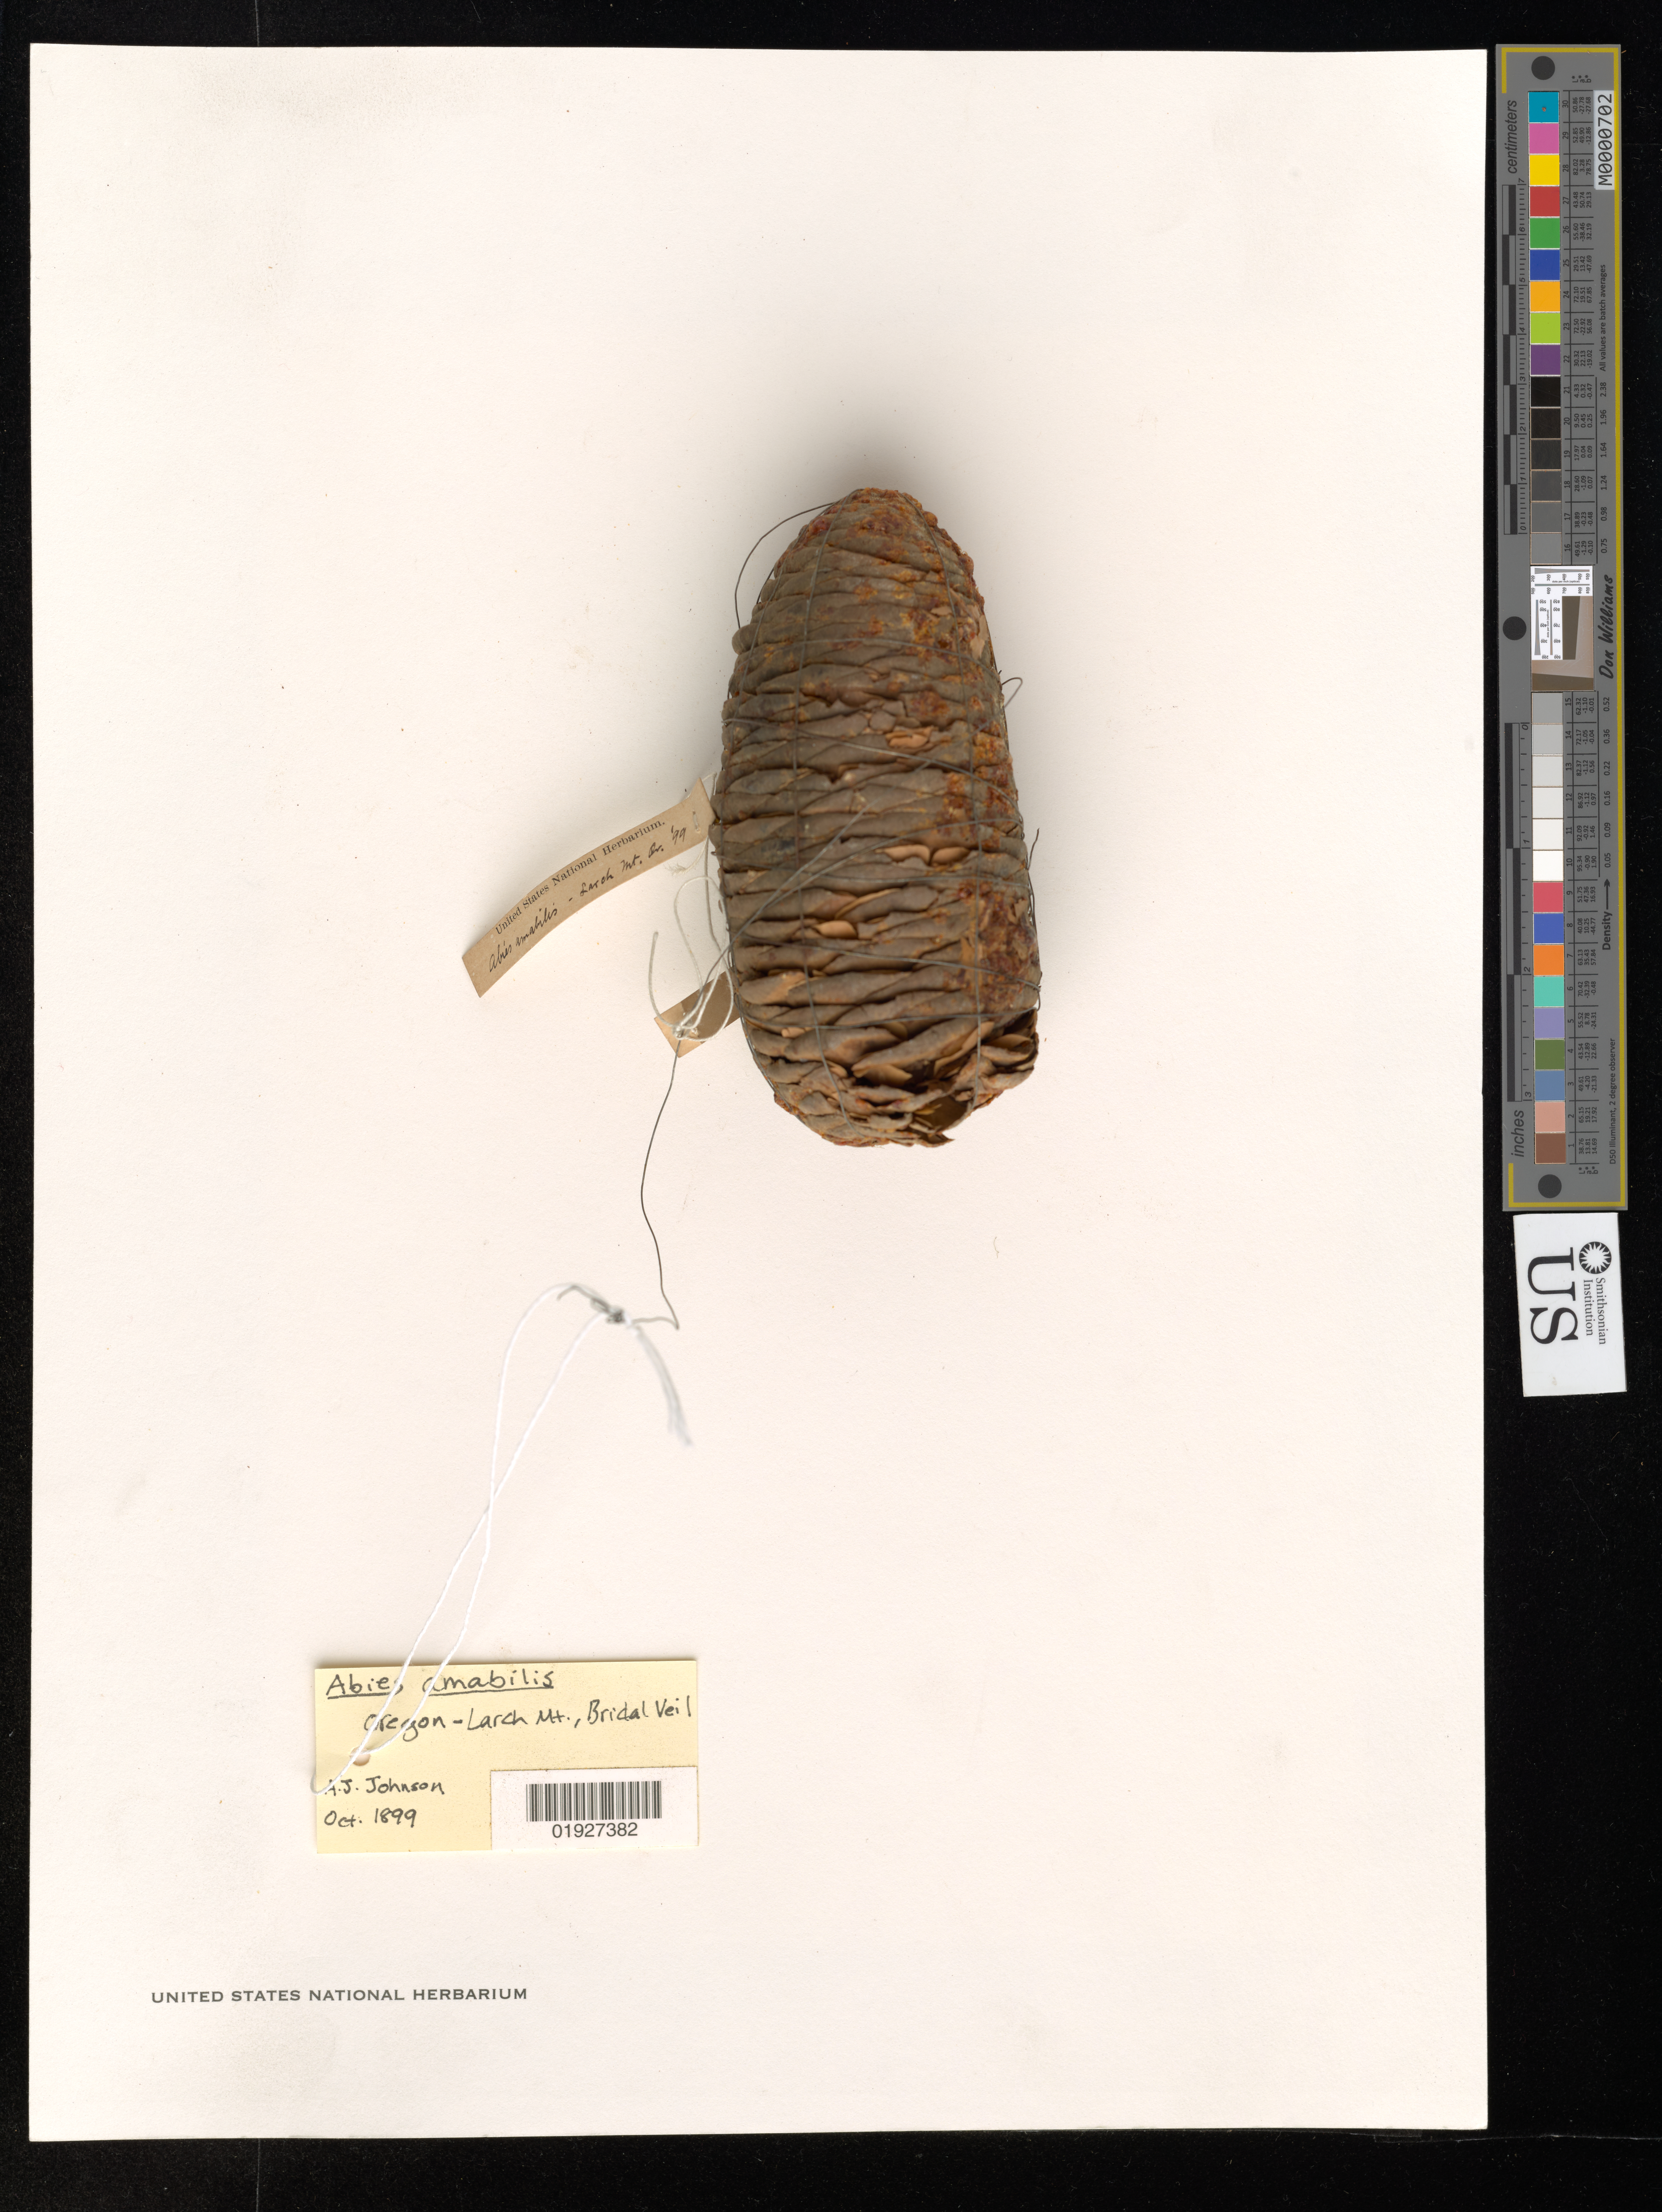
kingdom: Plantae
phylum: Tracheophyta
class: Pinopsida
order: Pinales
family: Pinaceae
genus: Abies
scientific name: Abies amabilis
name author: Douglas ex J. Forbes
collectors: A. Johnson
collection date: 1899-10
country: United States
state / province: Oregon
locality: Larch Mt., Bridal Veil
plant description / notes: Herb. no. 401403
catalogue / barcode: US 401403